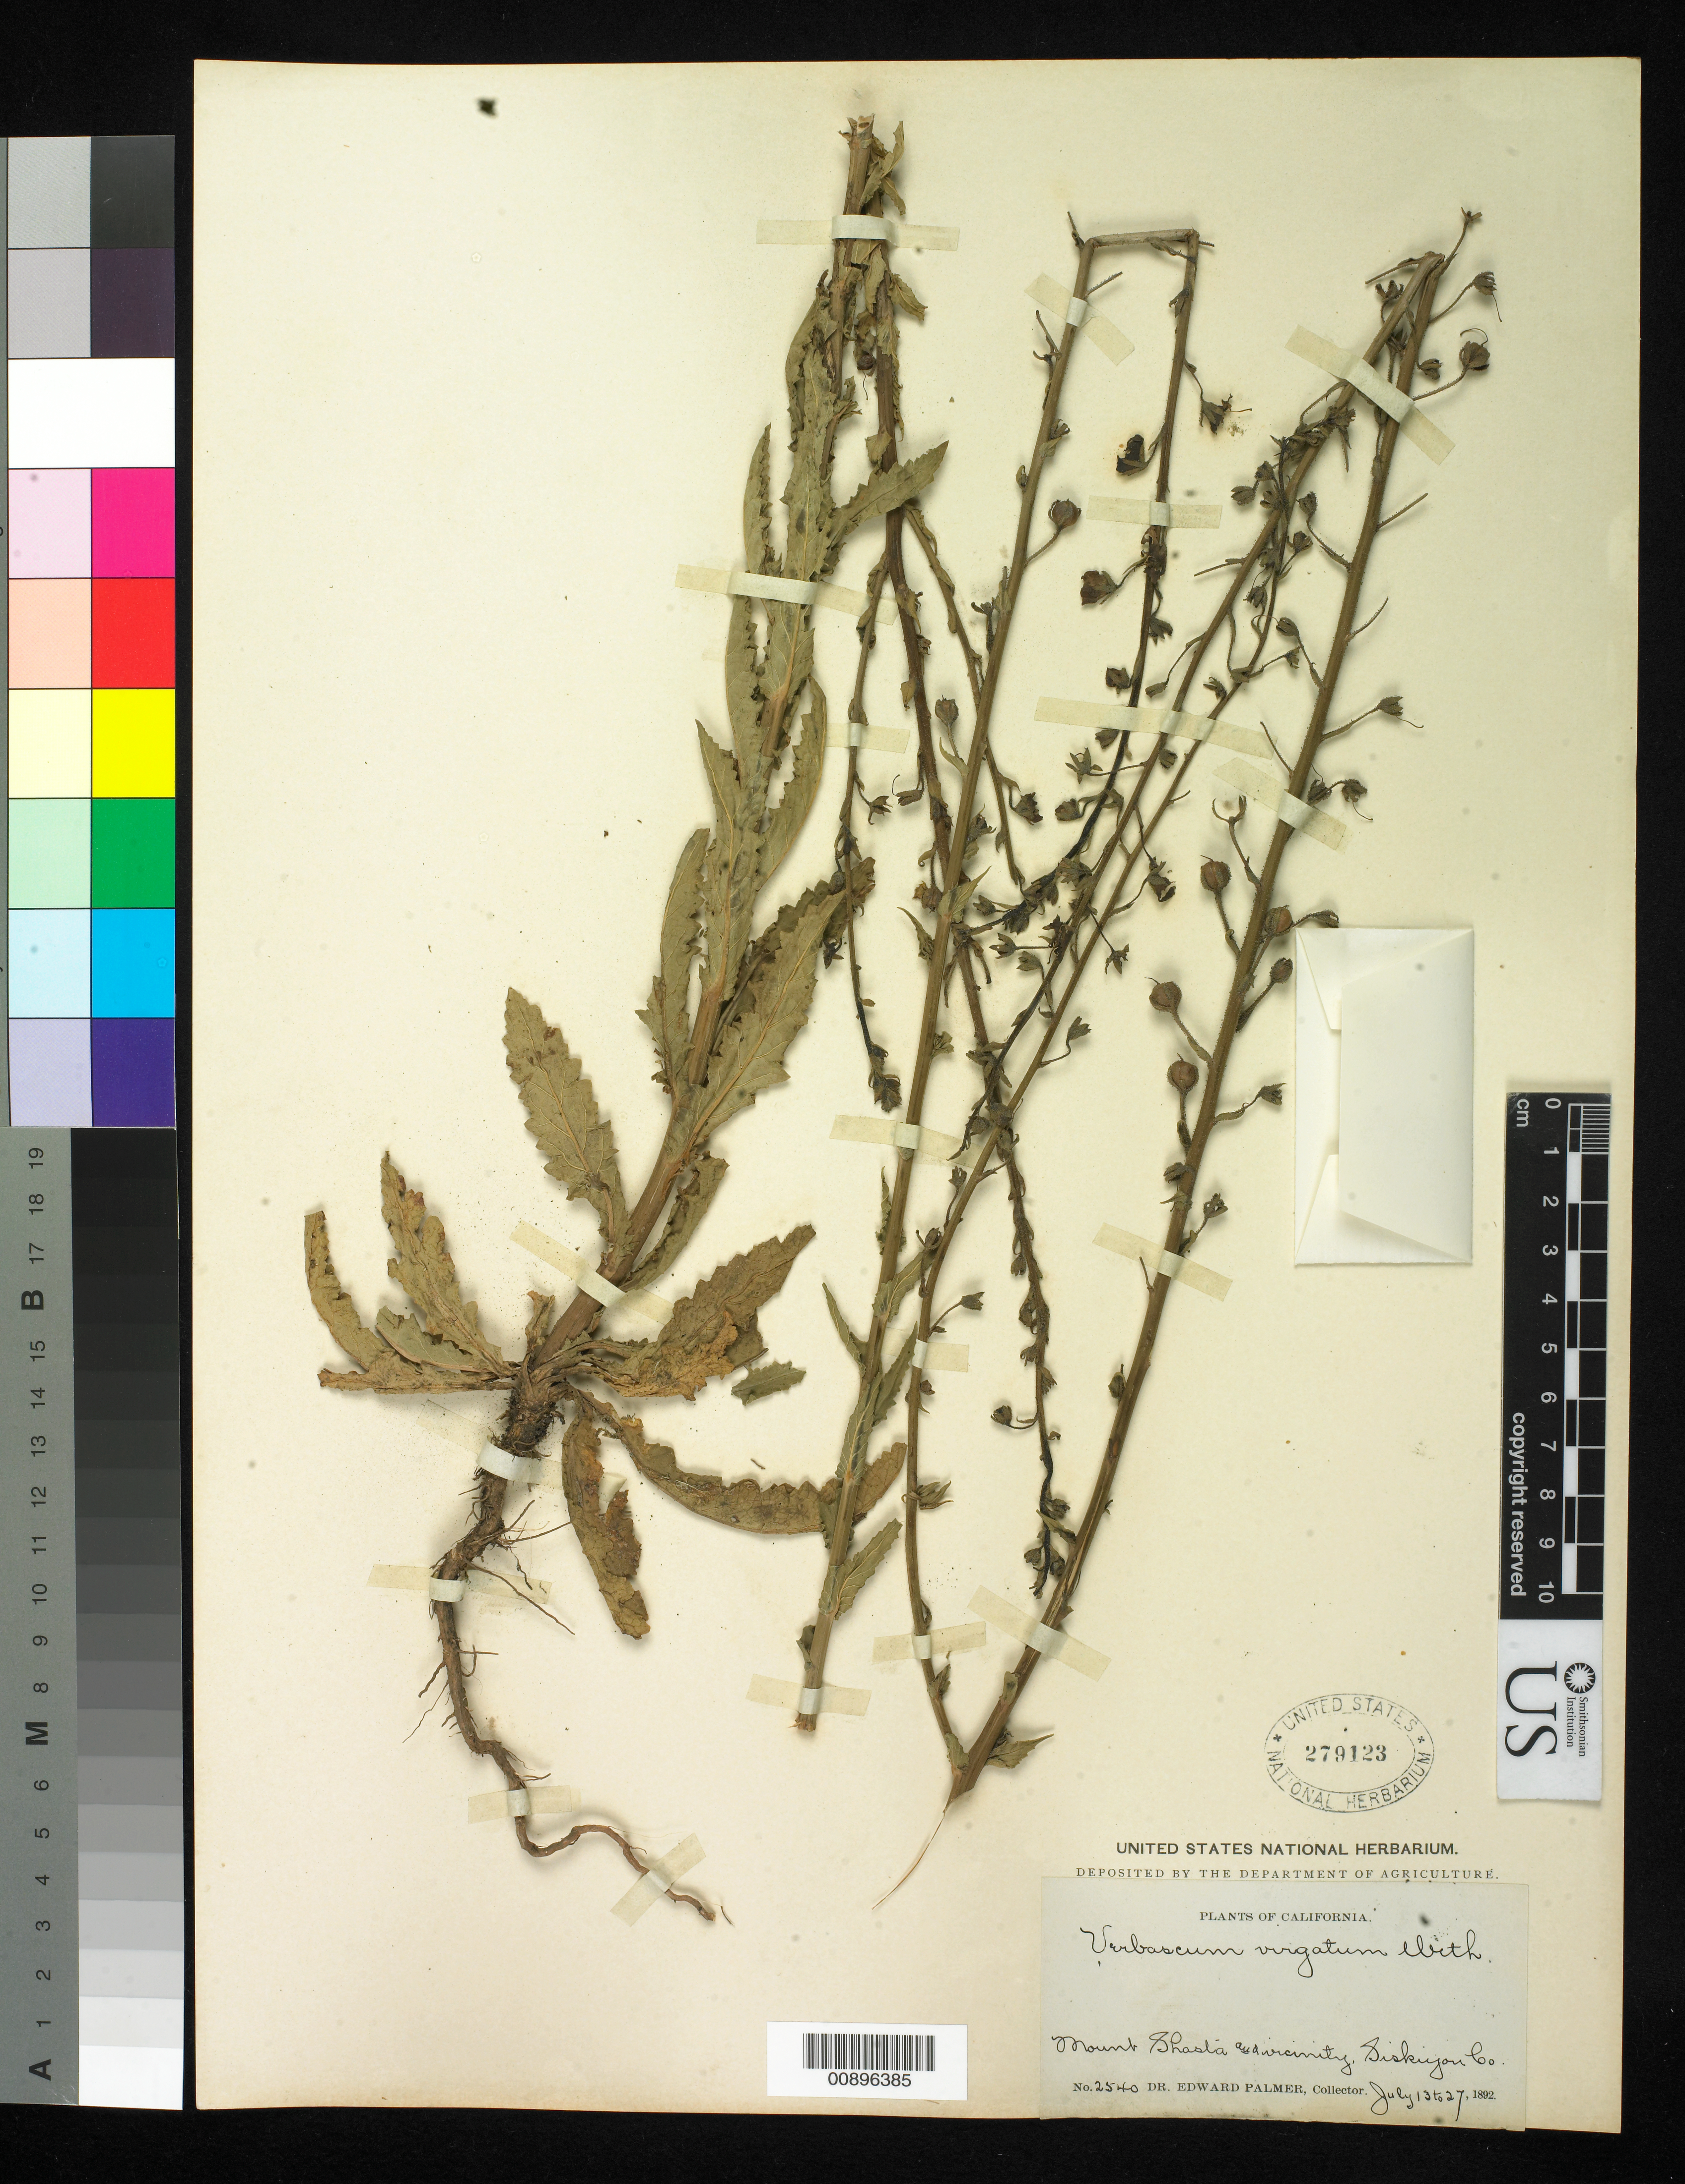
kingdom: Plantae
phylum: Tracheophyta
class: Magnoliopsida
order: Lamiales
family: Scrophulariaceae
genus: Verbascum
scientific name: Verbascum virgatum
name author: Stokes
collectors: E. Palmer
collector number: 2540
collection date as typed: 13 Jul 1892 to 27 Jul 1892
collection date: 1892-07-13/1892-07-27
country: United States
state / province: California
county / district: Siskiyou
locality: Mount Shasta and vicinity, Siskiyou County, California.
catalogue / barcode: US 279123